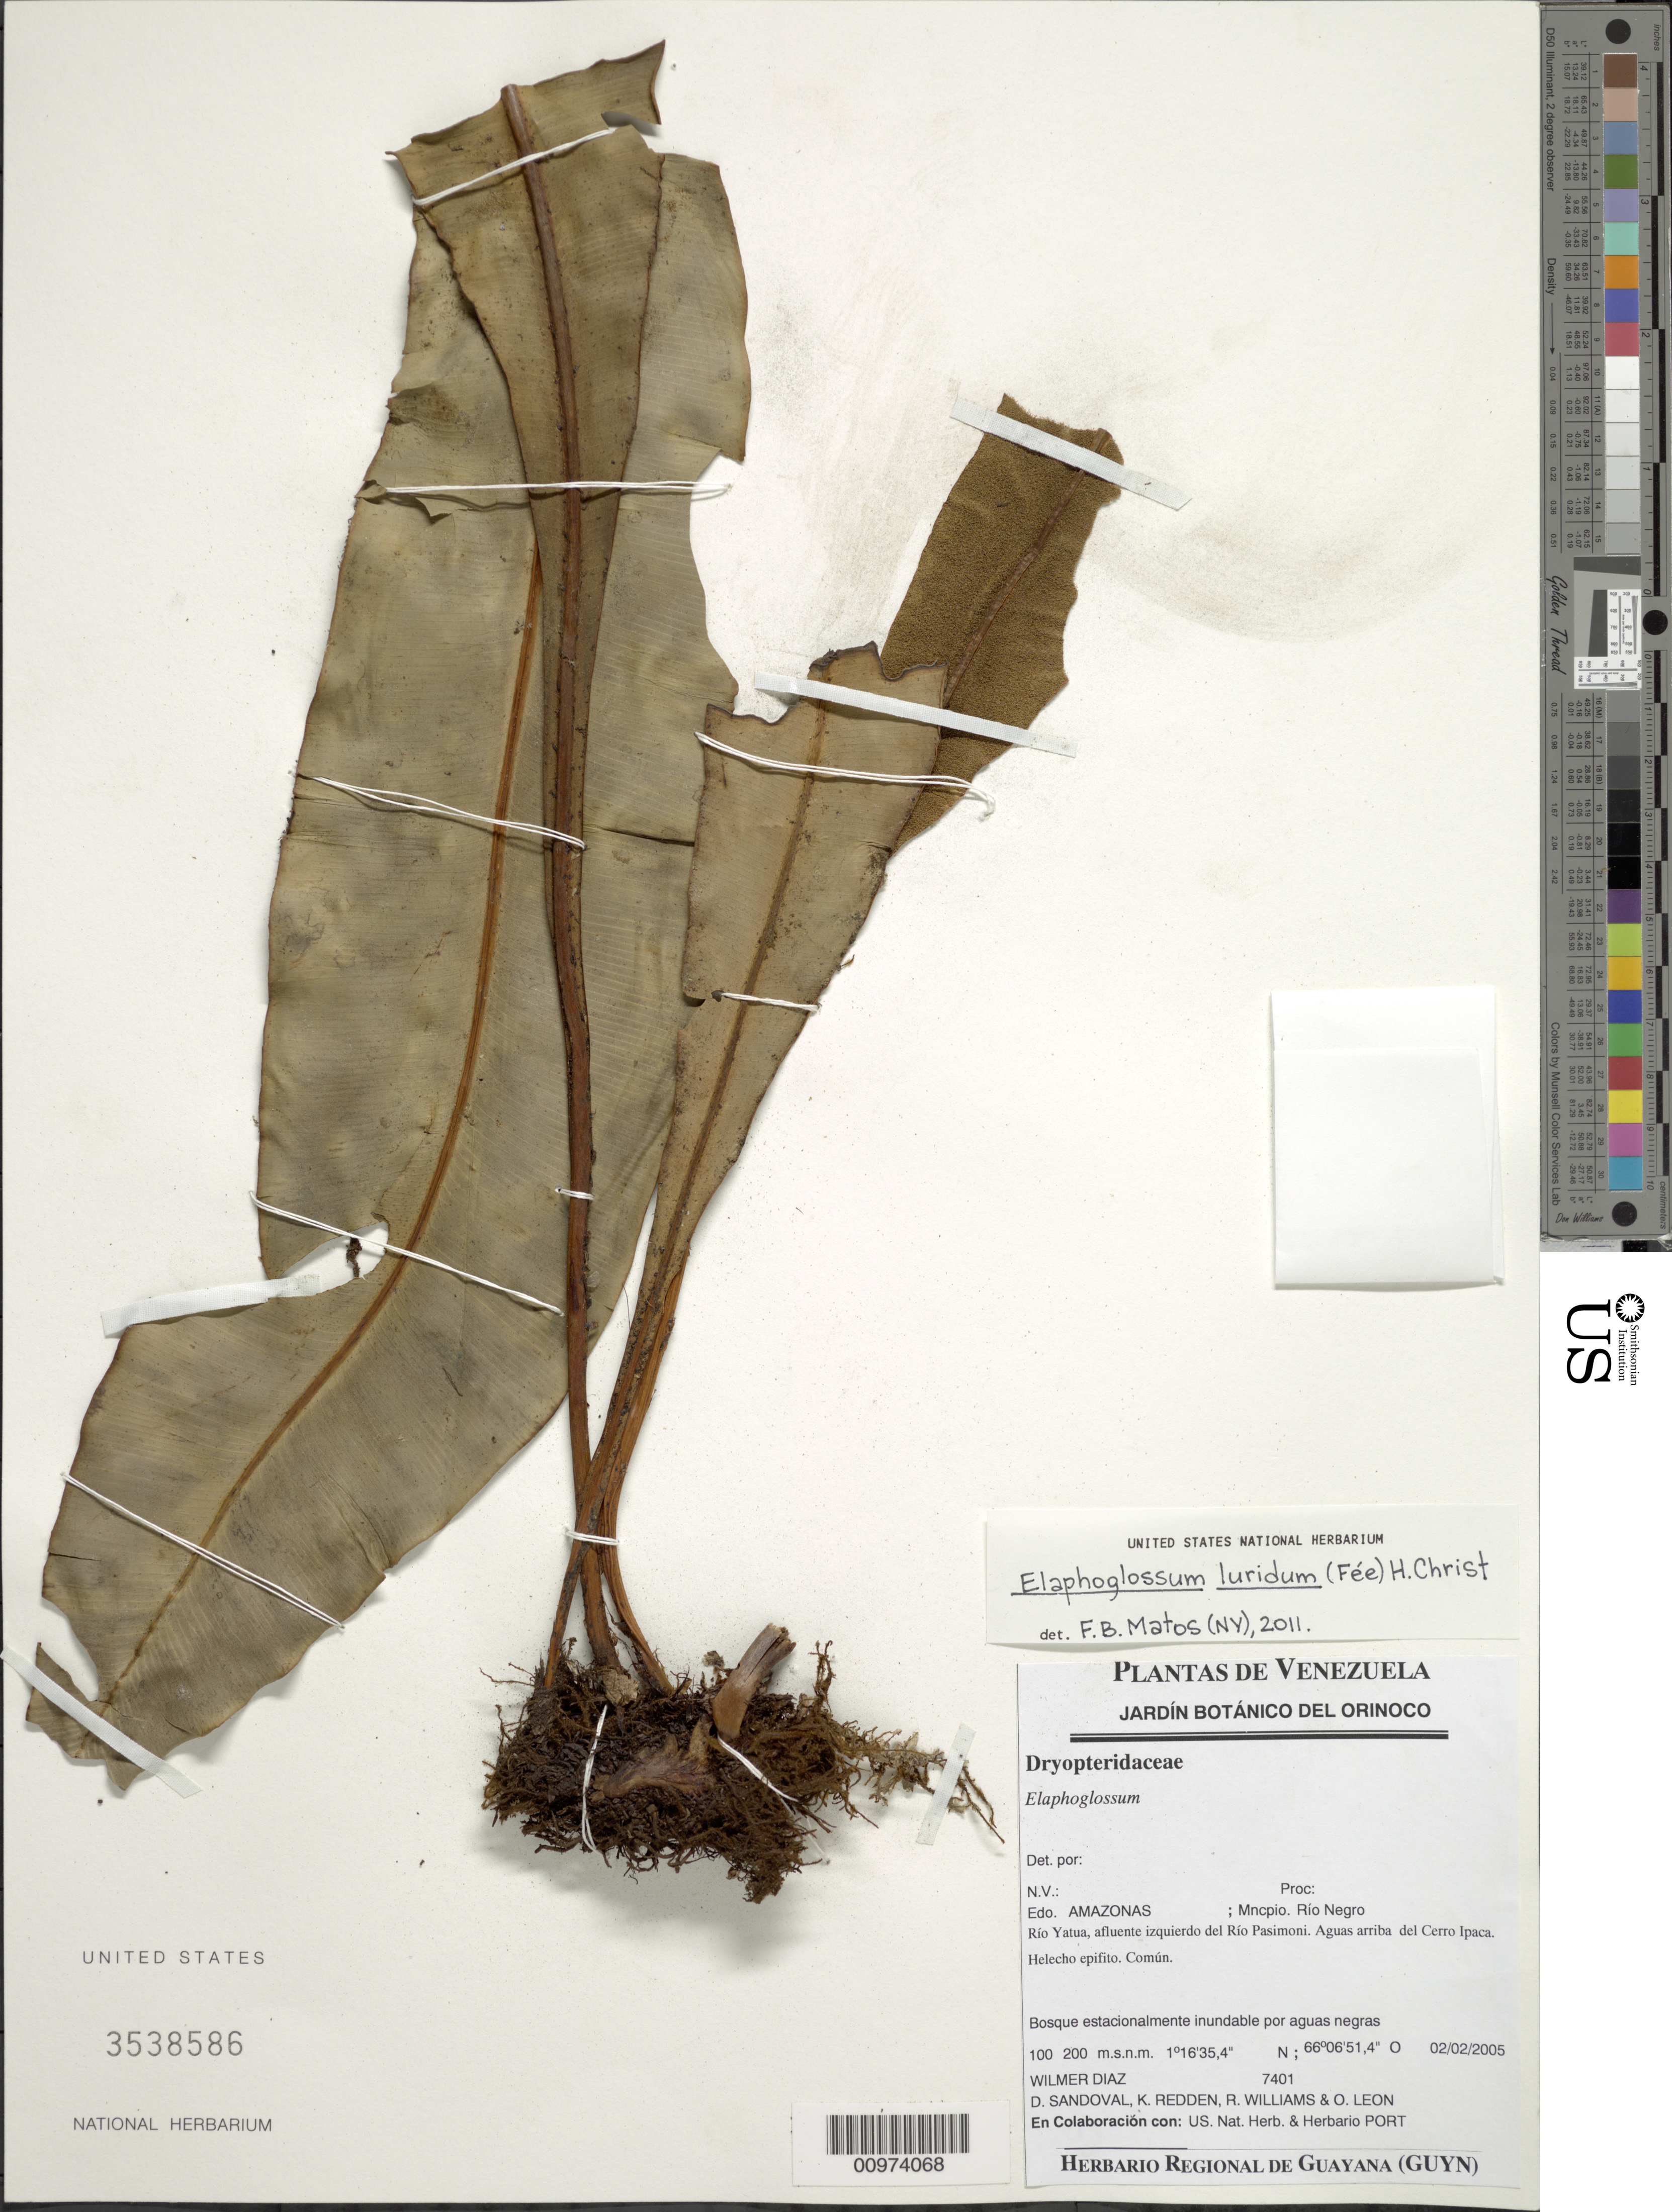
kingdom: Plantae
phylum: Tracheophyta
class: Polypodiopsida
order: Polypodiales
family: Dryopteridaceae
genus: Elaphoglossum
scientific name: Elaphoglossum luridum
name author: (Fée) Christ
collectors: W. Díaz P., D. Sandoval, K. M. Redden, R. Williams & O. León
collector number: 7401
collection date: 2005-02-02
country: Venezuela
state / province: Amazonas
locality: Edo. Amazonas; Mncpio. Rio Negro. Rio Yatua, afluente izquerdo del Rio Pasimoni. Aguas arriba del Cerro Ipaca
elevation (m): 100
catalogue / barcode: US 3538586